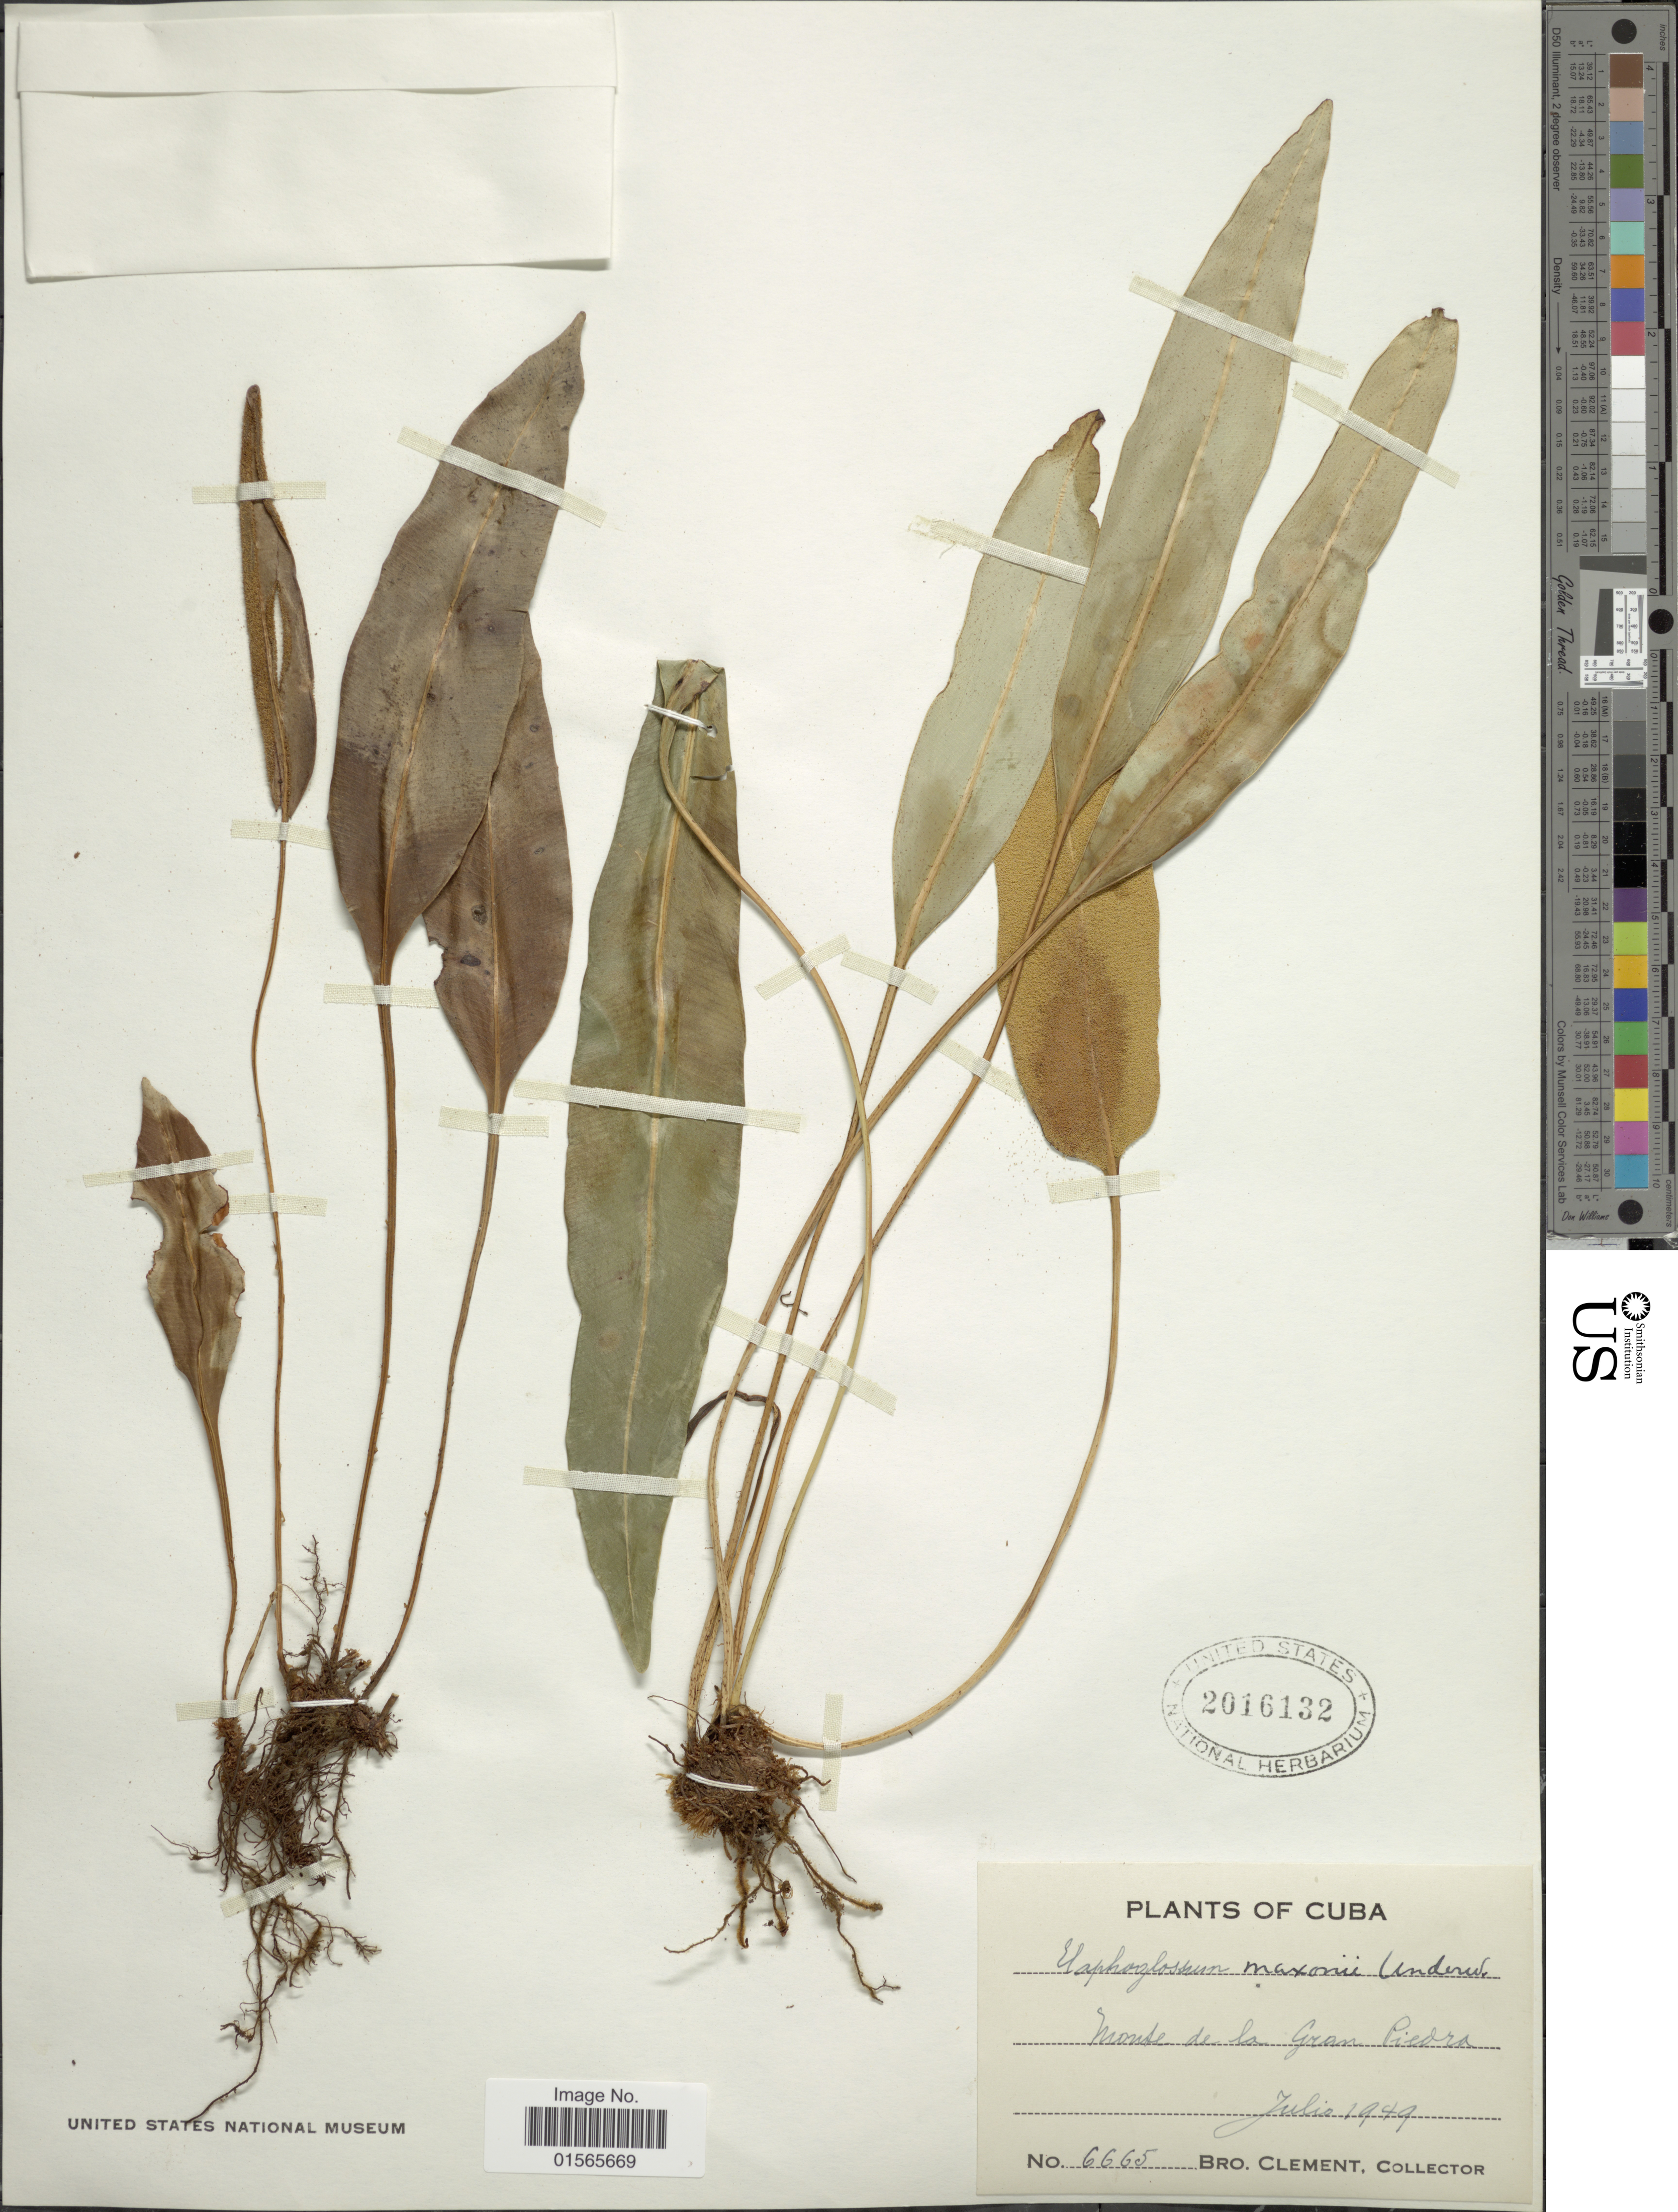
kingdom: Plantae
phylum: Tracheophyta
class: Polypodiopsida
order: Polypodiales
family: Dryopteridaceae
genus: Elaphoglossum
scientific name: Elaphoglossum maxonii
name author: Underw. ex C.V. Morton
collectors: B. Clement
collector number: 6665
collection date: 1949-07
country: Cuba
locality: Monte de la Gran Piedra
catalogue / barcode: US 2016132